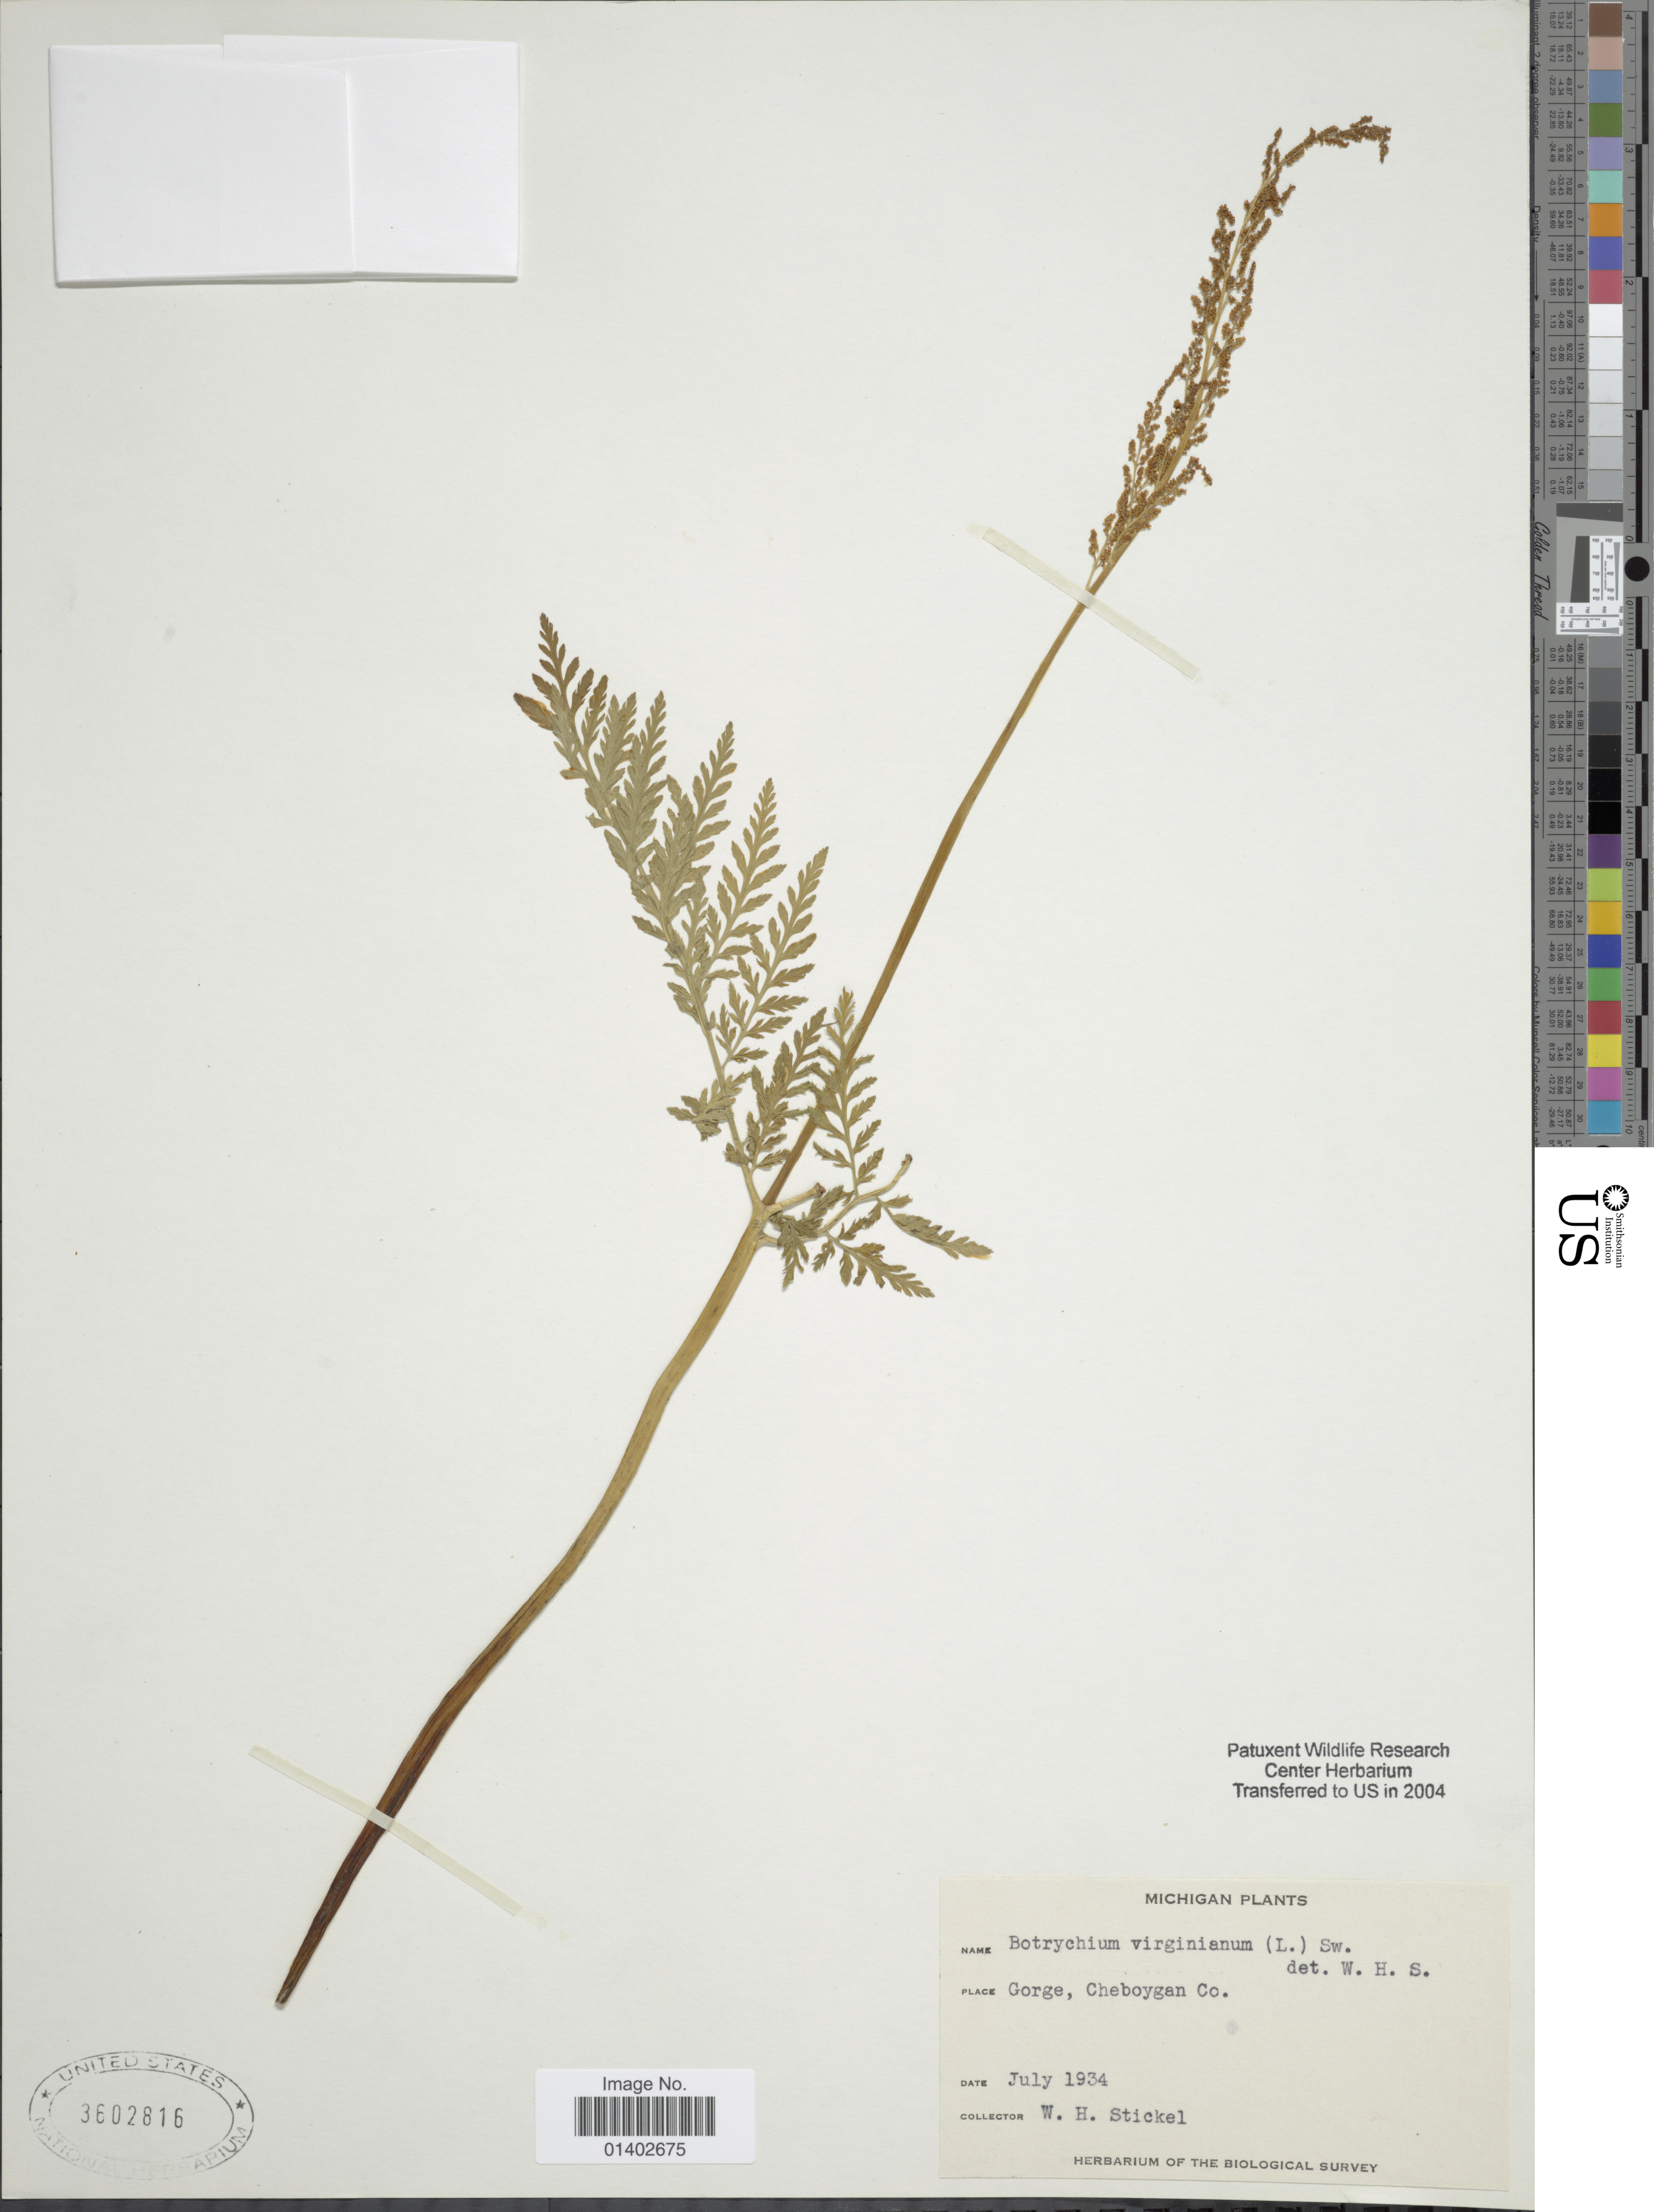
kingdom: Plantae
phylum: Tracheophyta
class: Polypodiopsida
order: Ophioglossales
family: Ophioglossaceae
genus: Botrychium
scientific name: Botrychium virginianum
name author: (L.) Sw.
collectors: W. Stickel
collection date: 1934-07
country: United States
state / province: Michigan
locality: Gorge, Cheboygan Co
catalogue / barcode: US 3602816